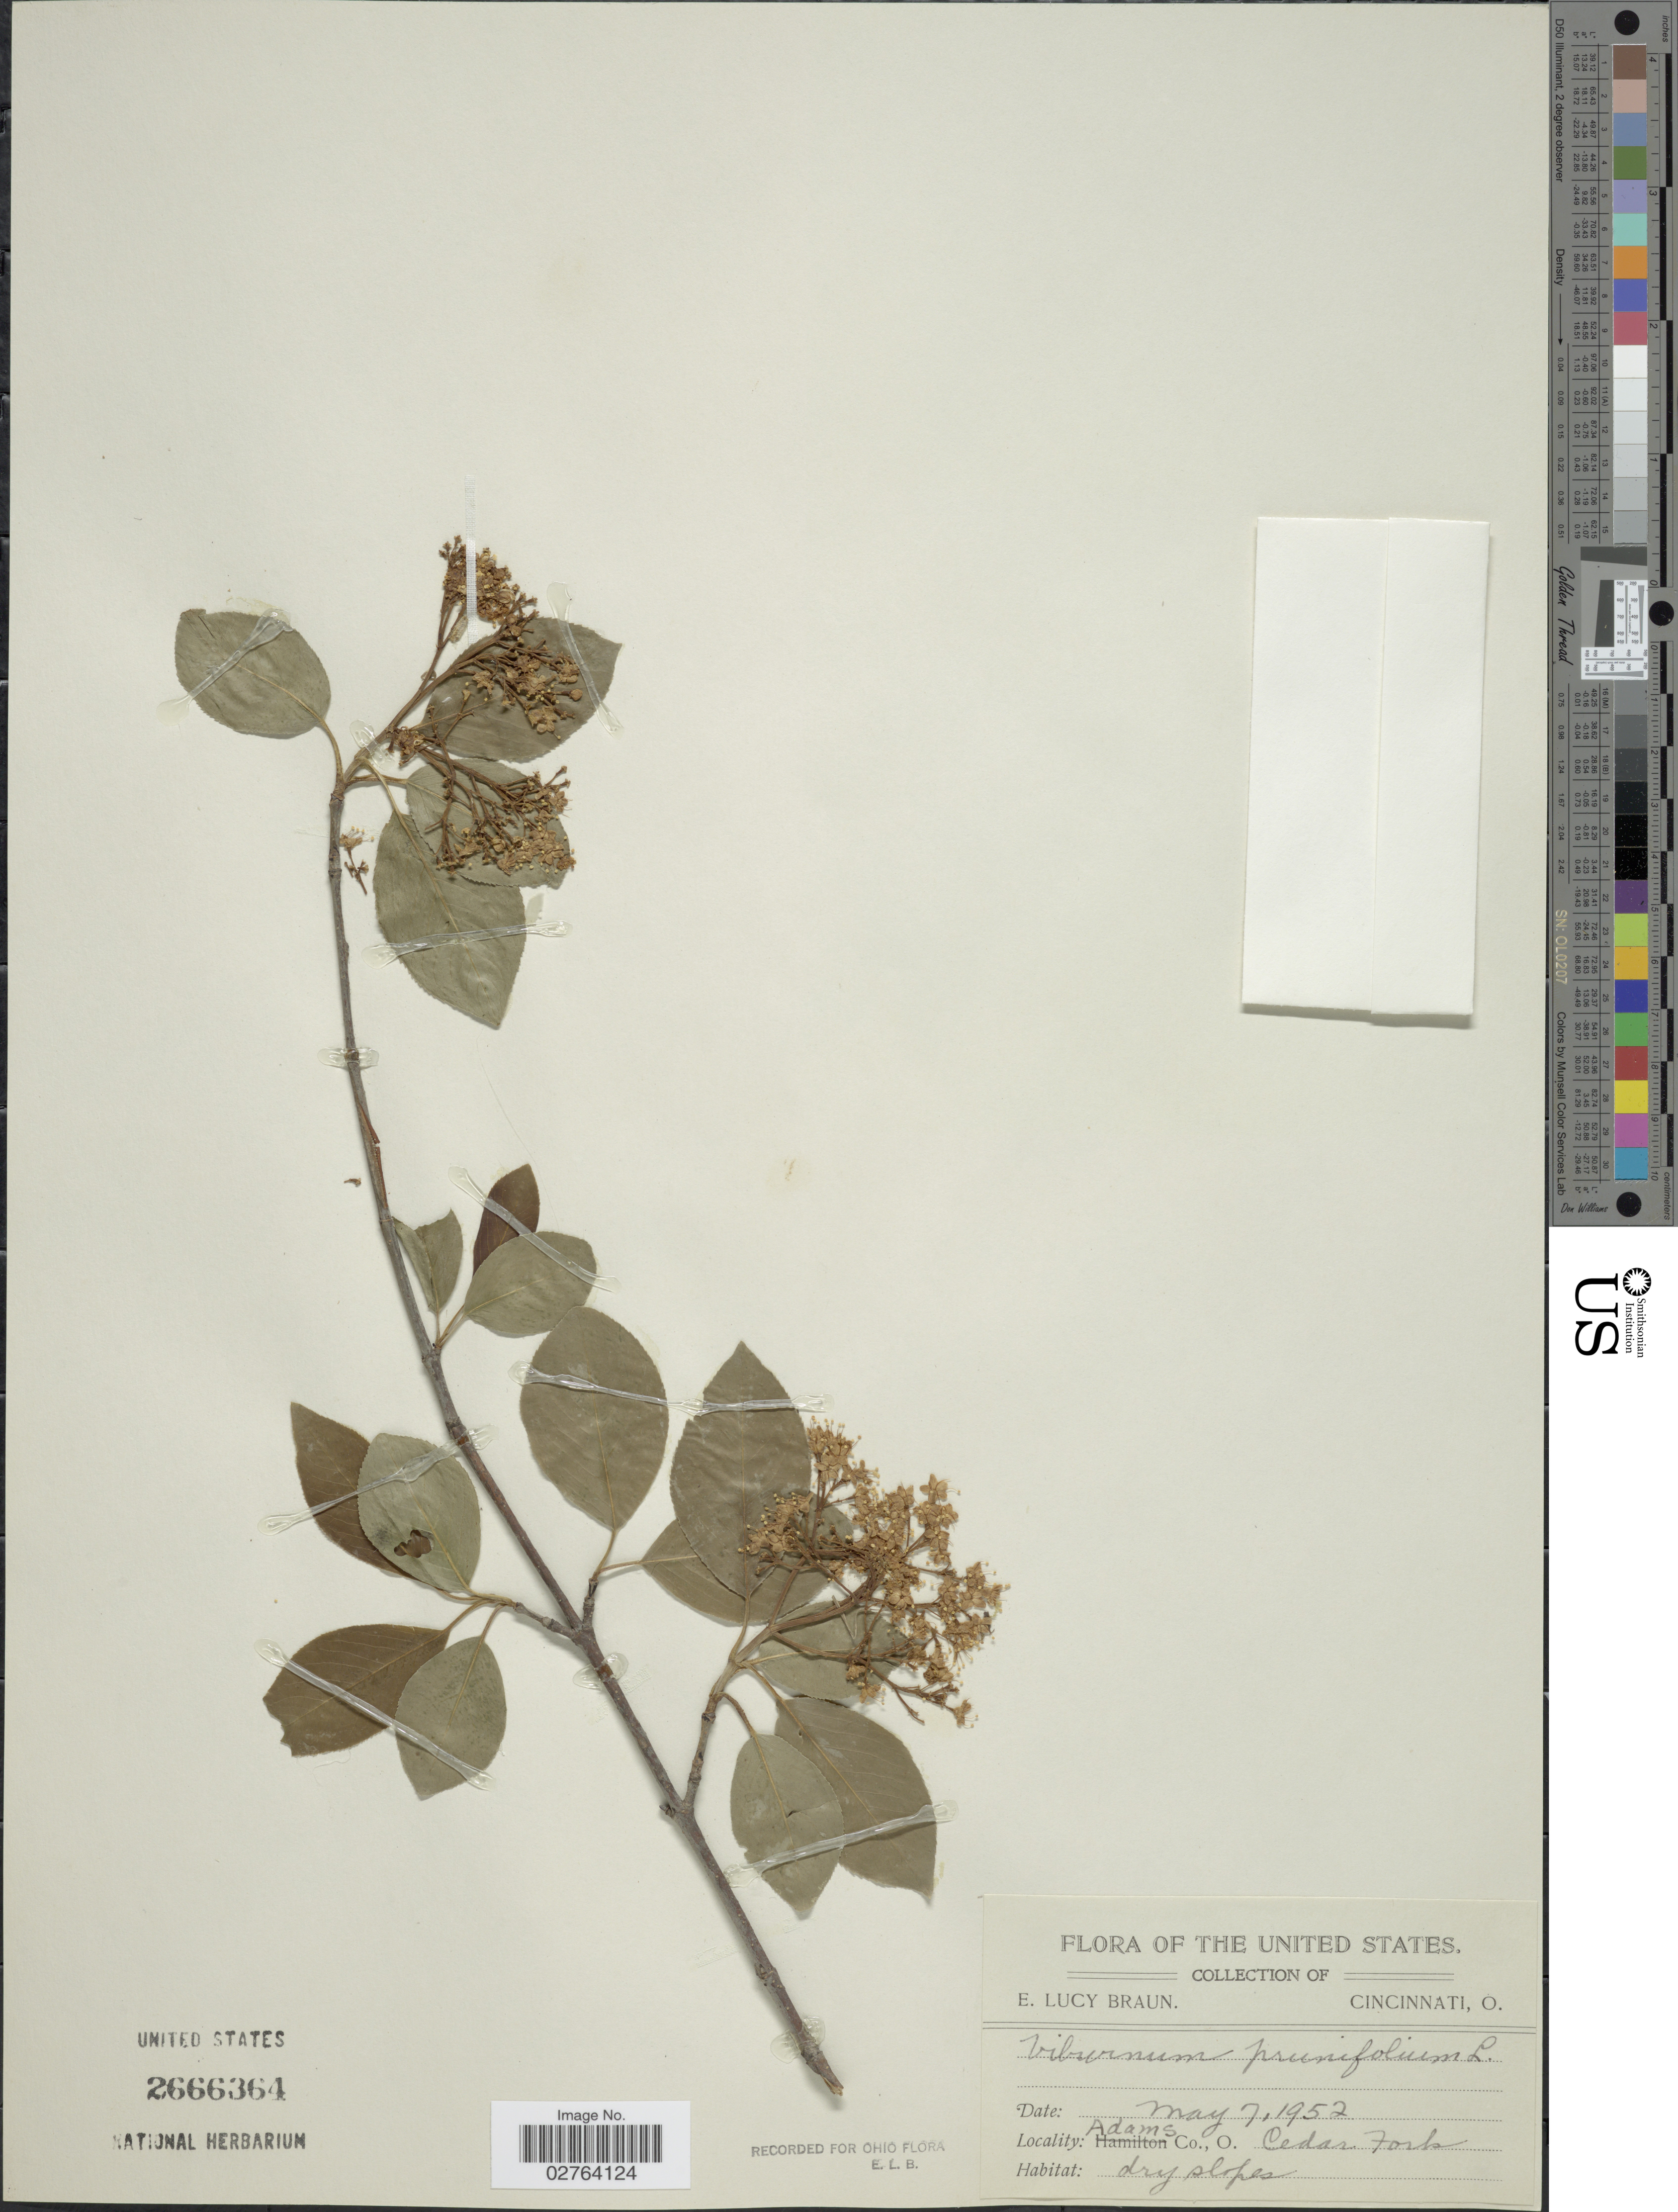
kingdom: Plantae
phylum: Tracheophyta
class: Magnoliopsida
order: Dipsacales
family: Viburnaceae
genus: Viburnum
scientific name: Viburnum prunifolium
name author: L.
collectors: E. L. Braun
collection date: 1952-05-07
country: United States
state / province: Ohio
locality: Adams Co., O. Cedar Forks.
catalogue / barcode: US 2666364